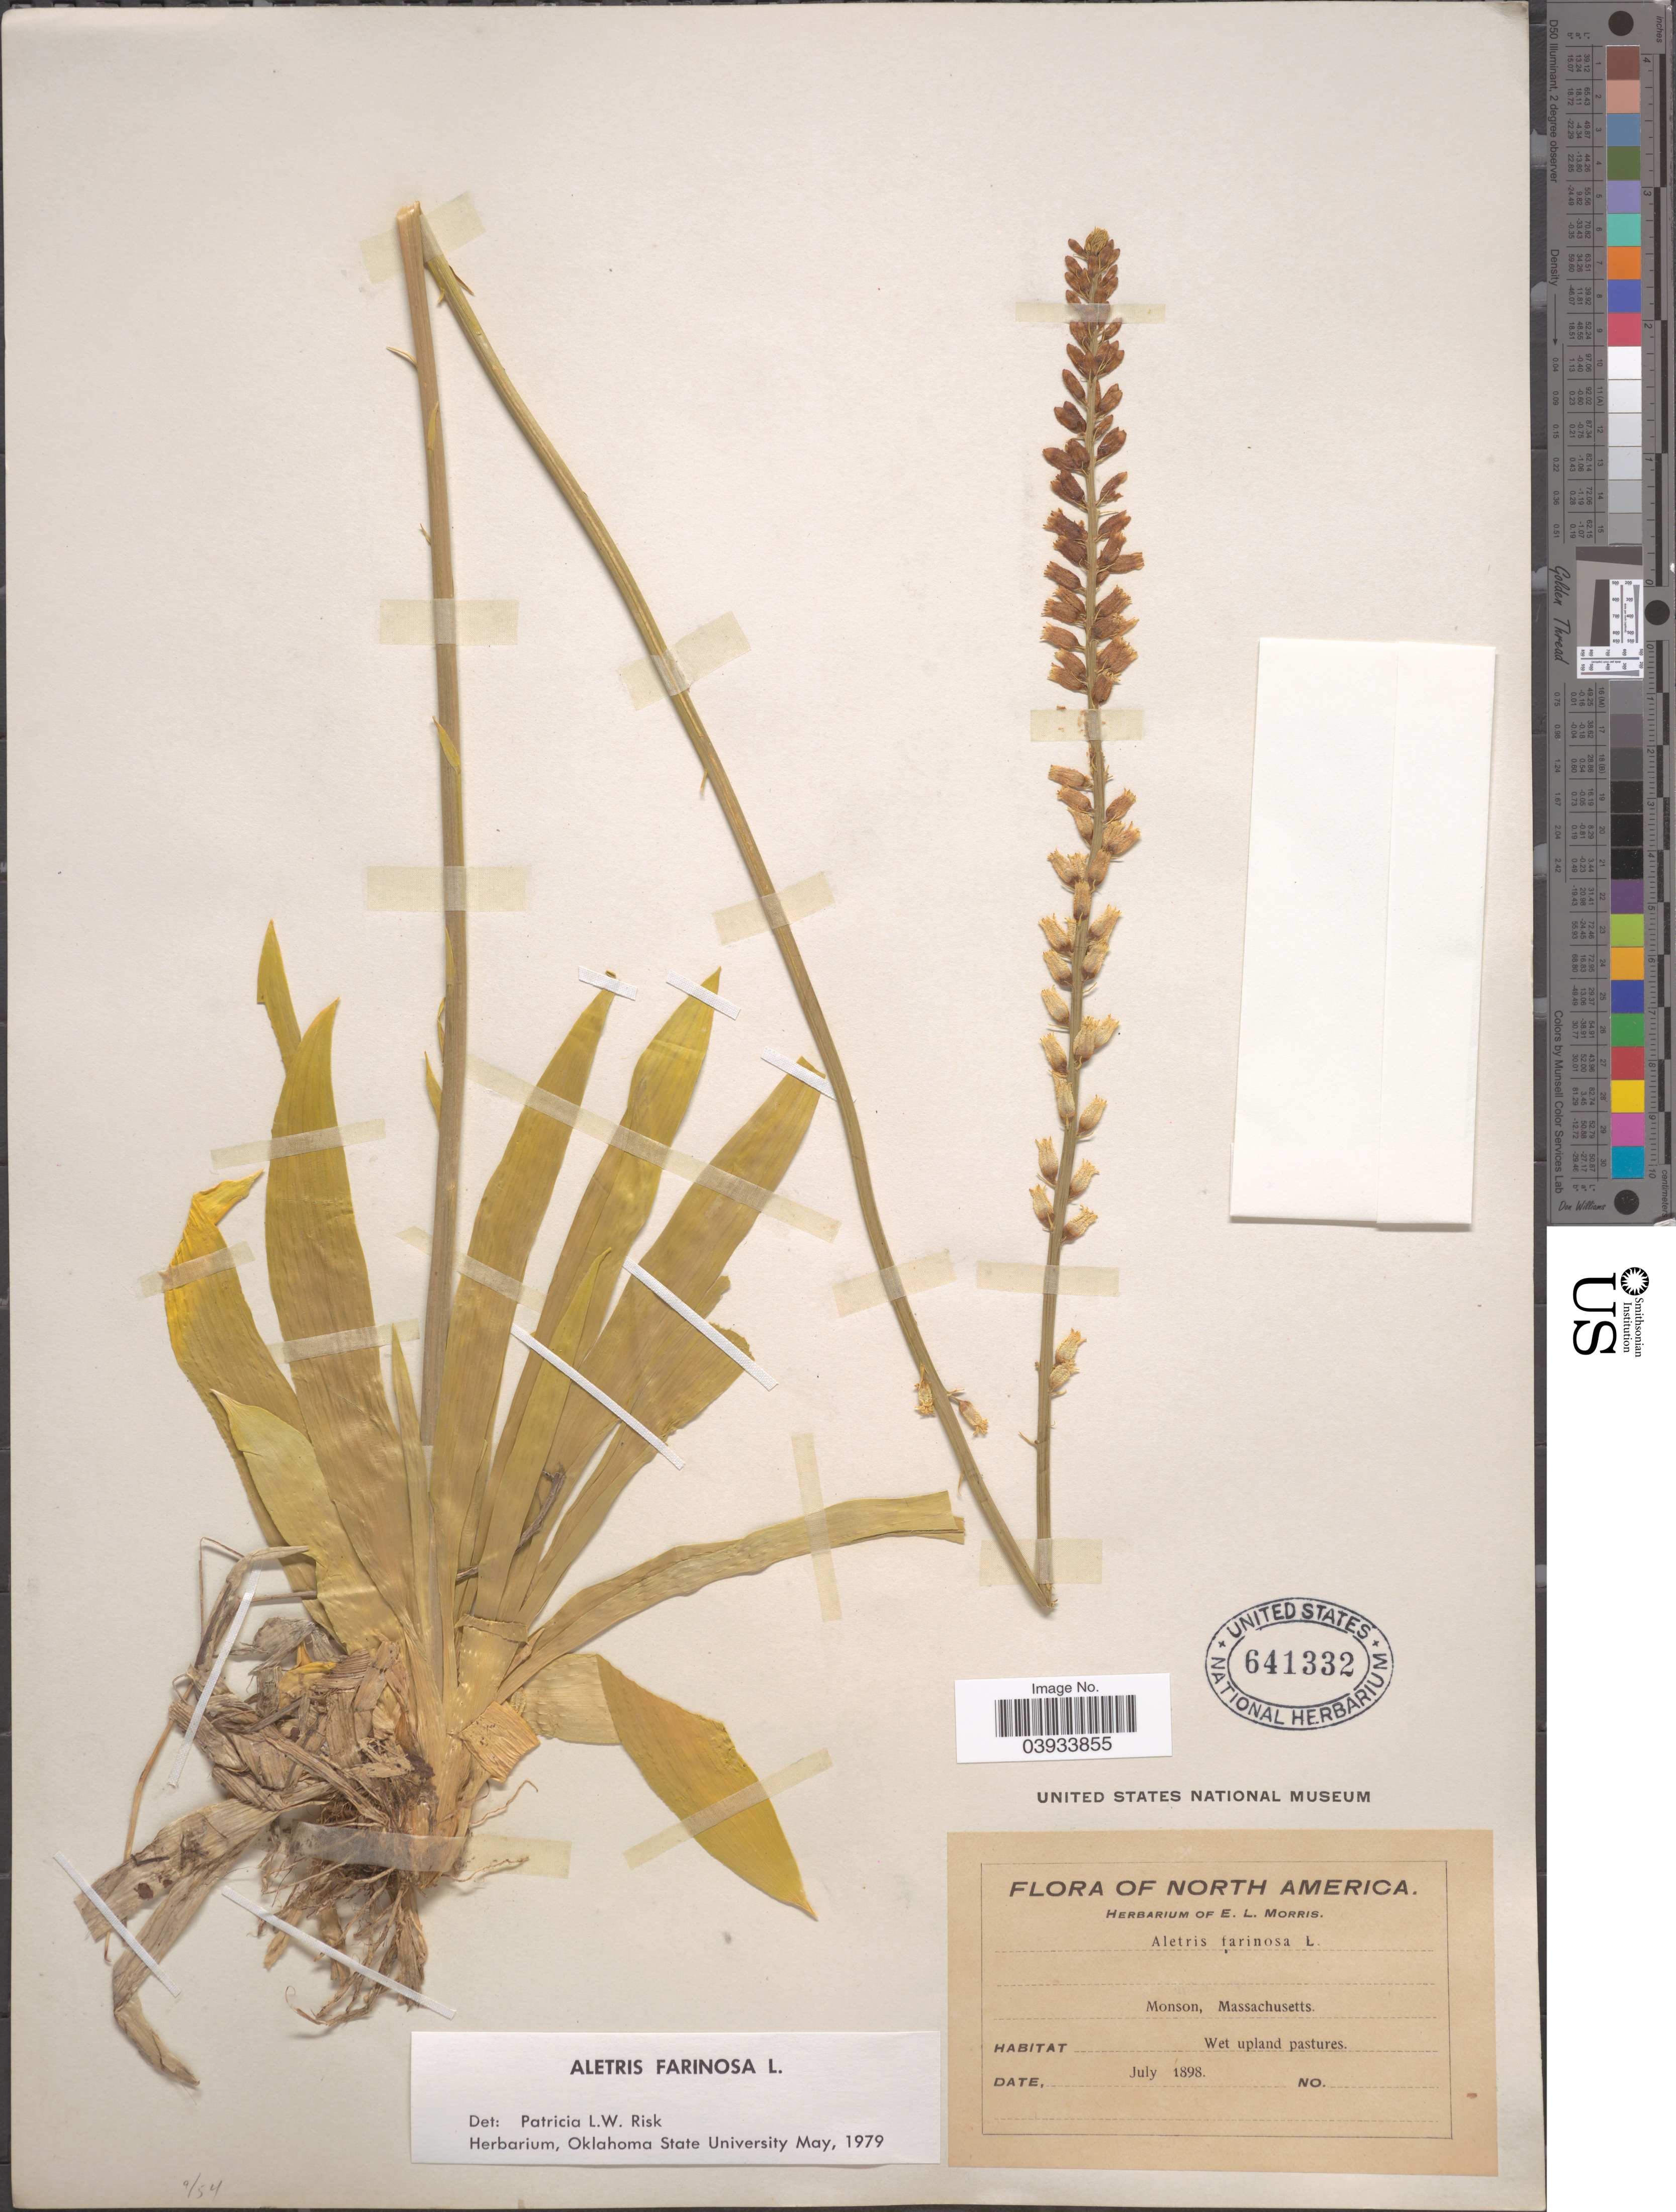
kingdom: Plantae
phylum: Tracheophyta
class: Liliopsida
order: Dioscoreales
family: Nartheciaceae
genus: Aletris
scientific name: Aletris farinosa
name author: L.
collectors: E. Morris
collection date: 1898-07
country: United States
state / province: Massachusetts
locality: Monson.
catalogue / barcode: US 641332